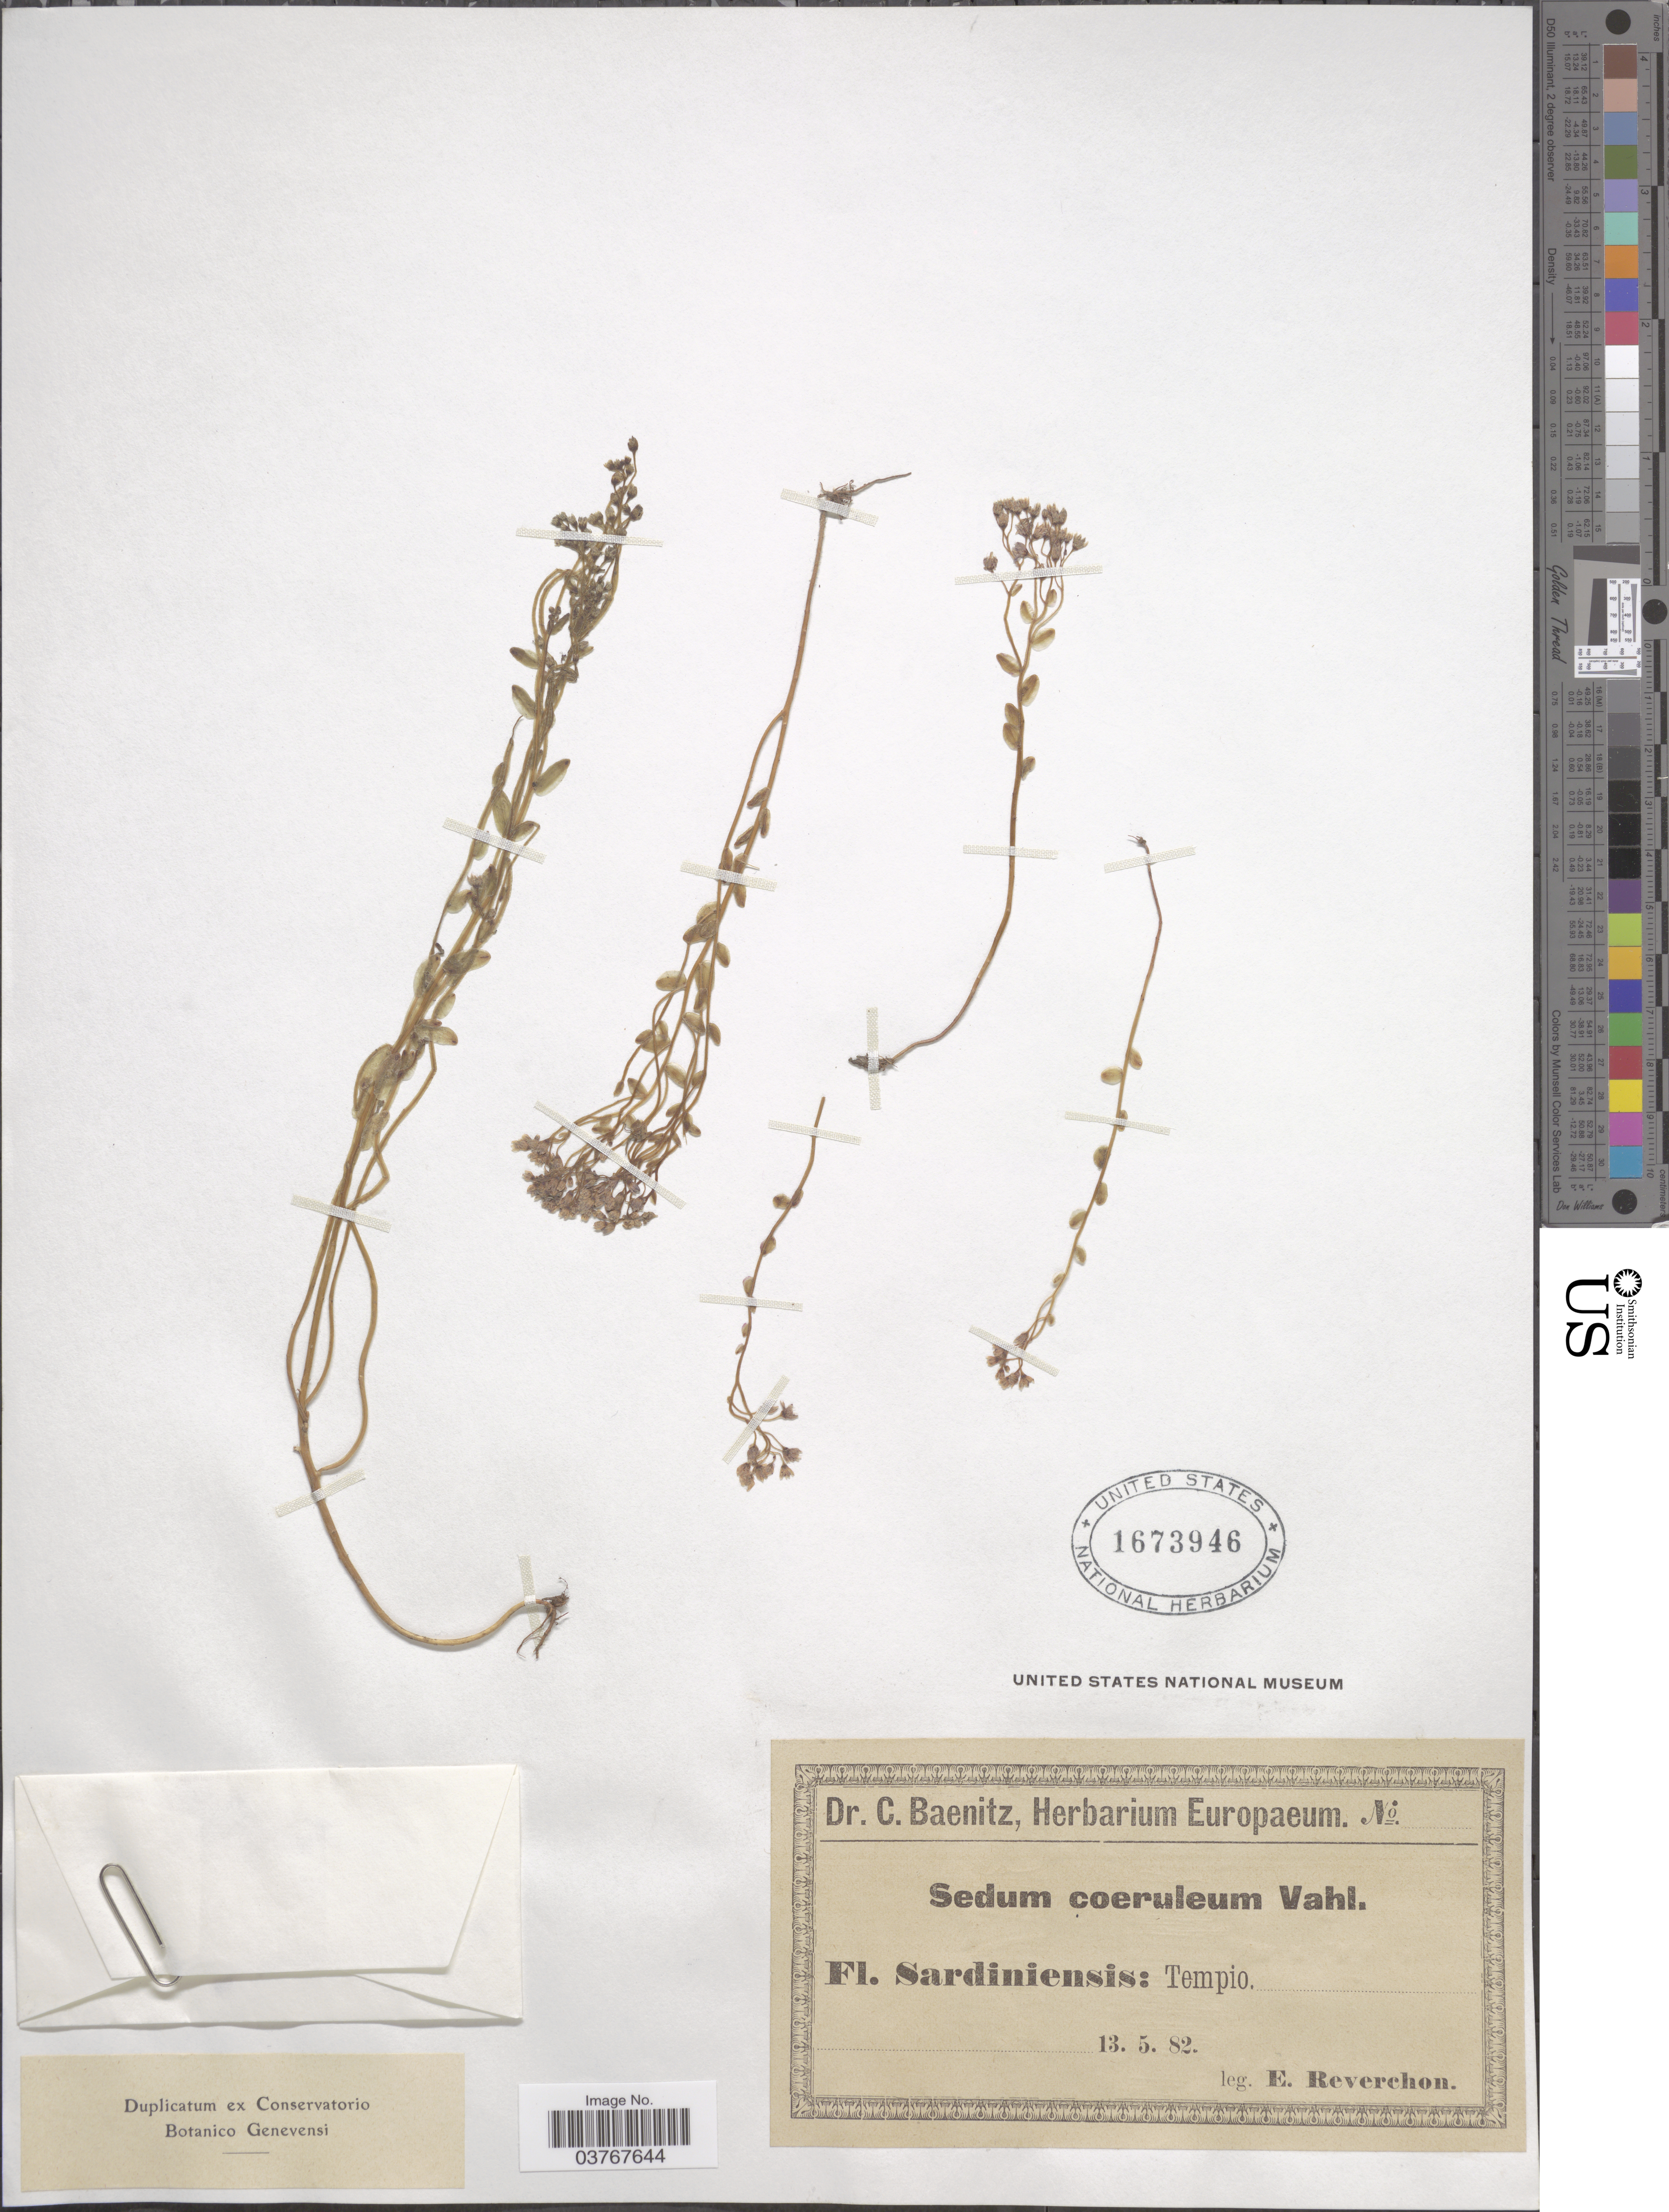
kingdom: Plantae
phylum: Tracheophyta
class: Magnoliopsida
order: Saxifragales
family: Crassulaceae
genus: Sedum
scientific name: Sedum coeruleum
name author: Vahl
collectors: E. Reverchon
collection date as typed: Transcribed d/m/y: 13/5/82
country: Italy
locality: Sardiniensis: Tempio.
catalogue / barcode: US 1673946